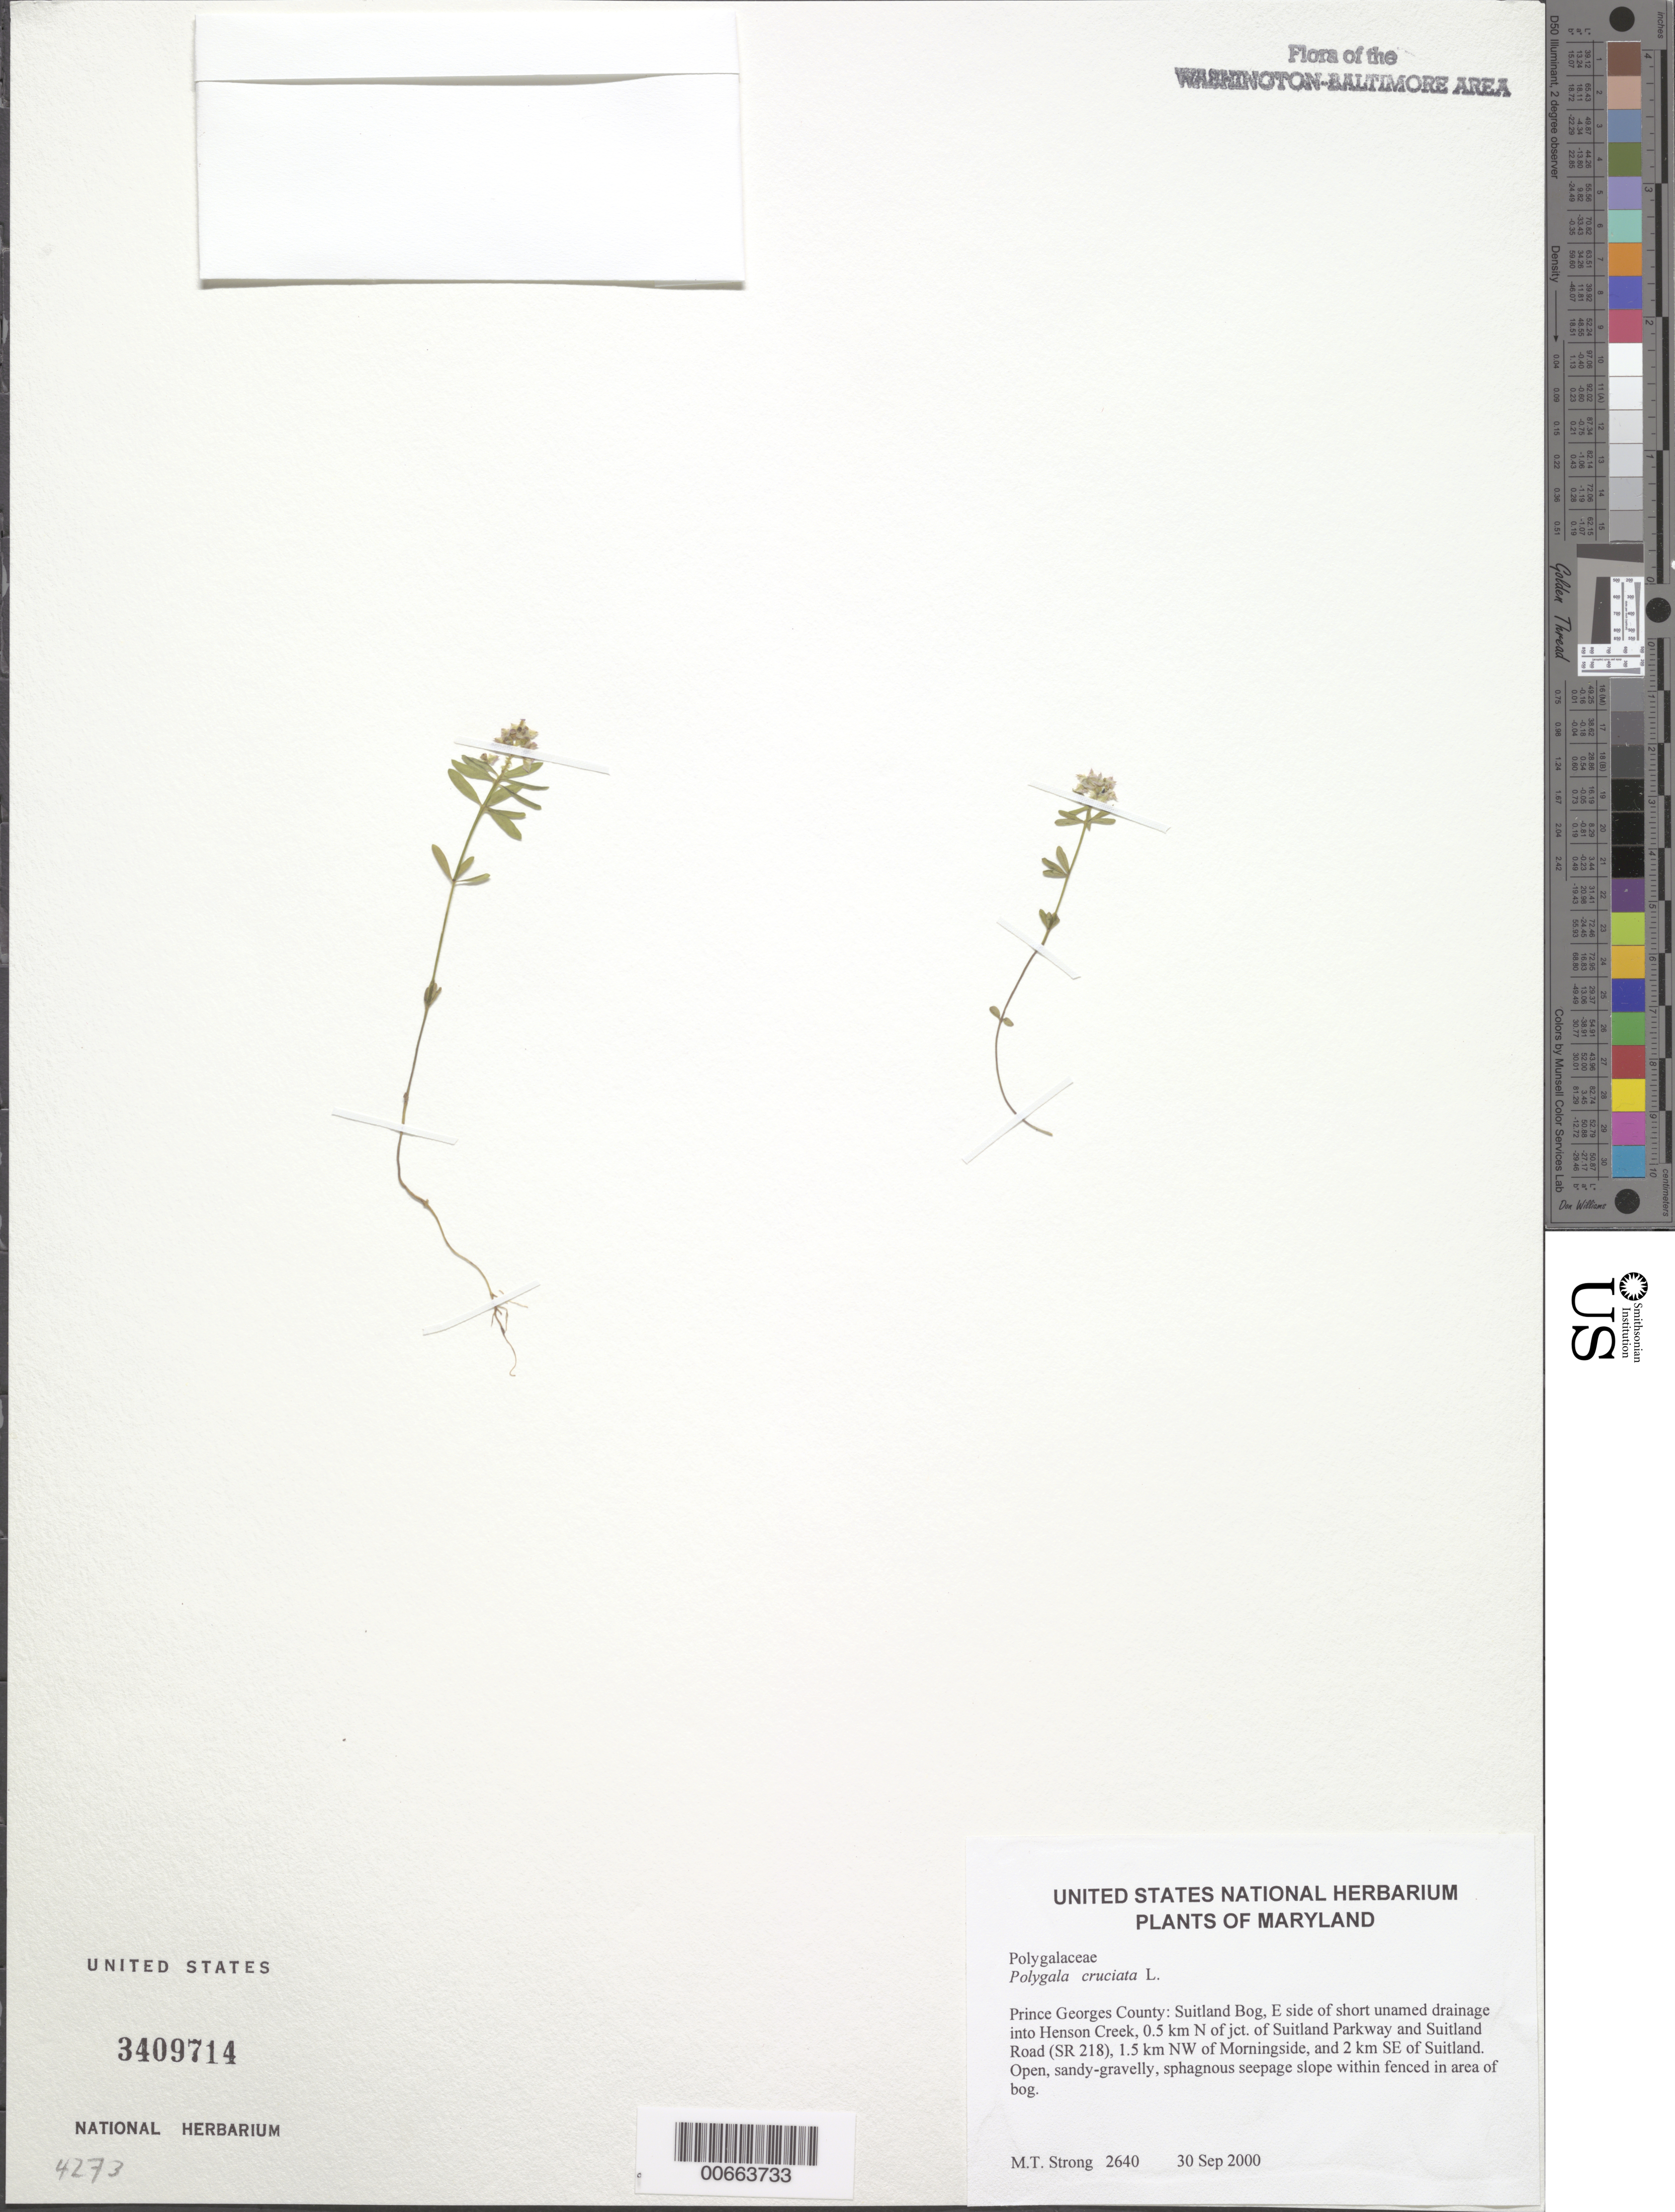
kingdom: Plantae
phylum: Tracheophyta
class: Magnoliopsida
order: Fabales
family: Polygalaceae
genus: Polygala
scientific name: Polygala cruciata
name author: L.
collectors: M. T. Strong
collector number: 2640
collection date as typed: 30 Sep 2000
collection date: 2000-09-30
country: United States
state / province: Maryland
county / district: Prince George's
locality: Suitland Bog, E side of short unamed drainage into Henson Creek, 0.5 km N of jct. of Suitland Parkway and Suitland Road (SR 218), 1.5 km NW of Morningside, and 2 km SE of Suitland.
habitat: Open, gravelly, sphagnous seepage slope within fenced in area of bog.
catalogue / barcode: US 3409714